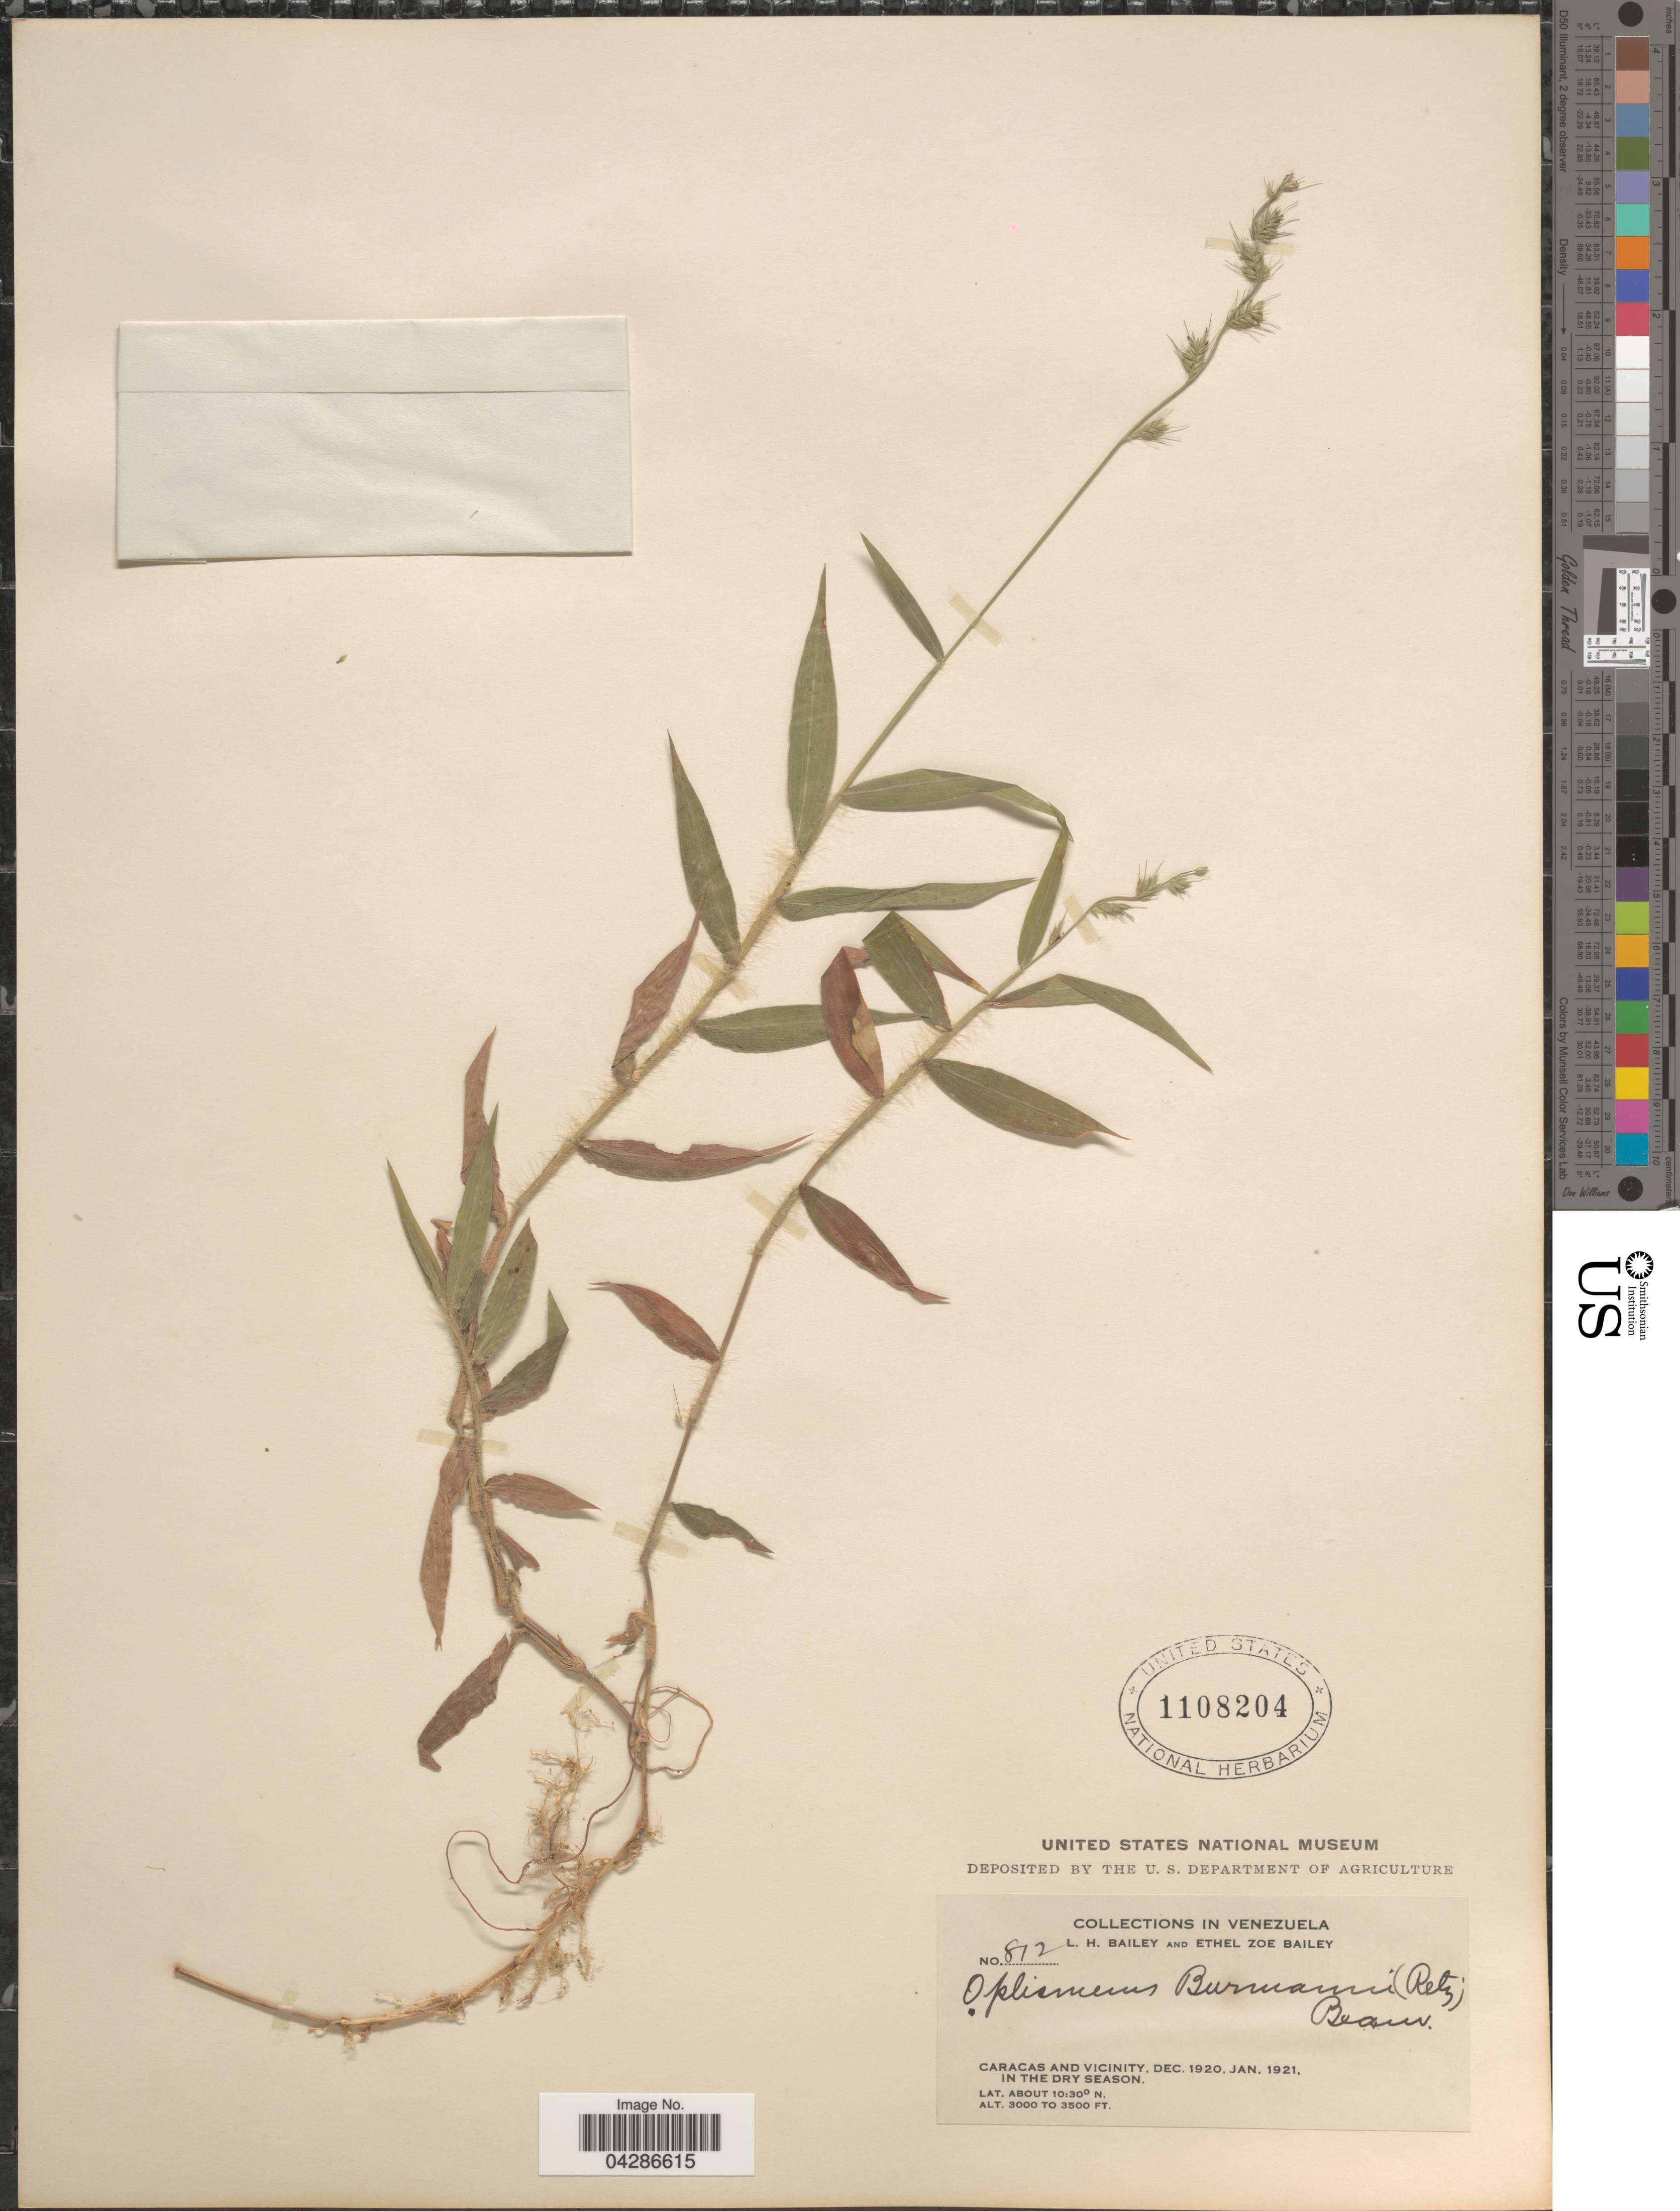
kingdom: Plantae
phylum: Tracheophyta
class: Liliopsida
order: Poales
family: Poaceae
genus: Oplismenus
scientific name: Oplismenus burmannii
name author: (Retz.) P. Beauv.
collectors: L. H. Bailey & E. Z. Bailey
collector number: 812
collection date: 1920-12/1921-01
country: Venezuela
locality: Caracas and vicinity.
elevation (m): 914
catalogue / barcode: US 1108204